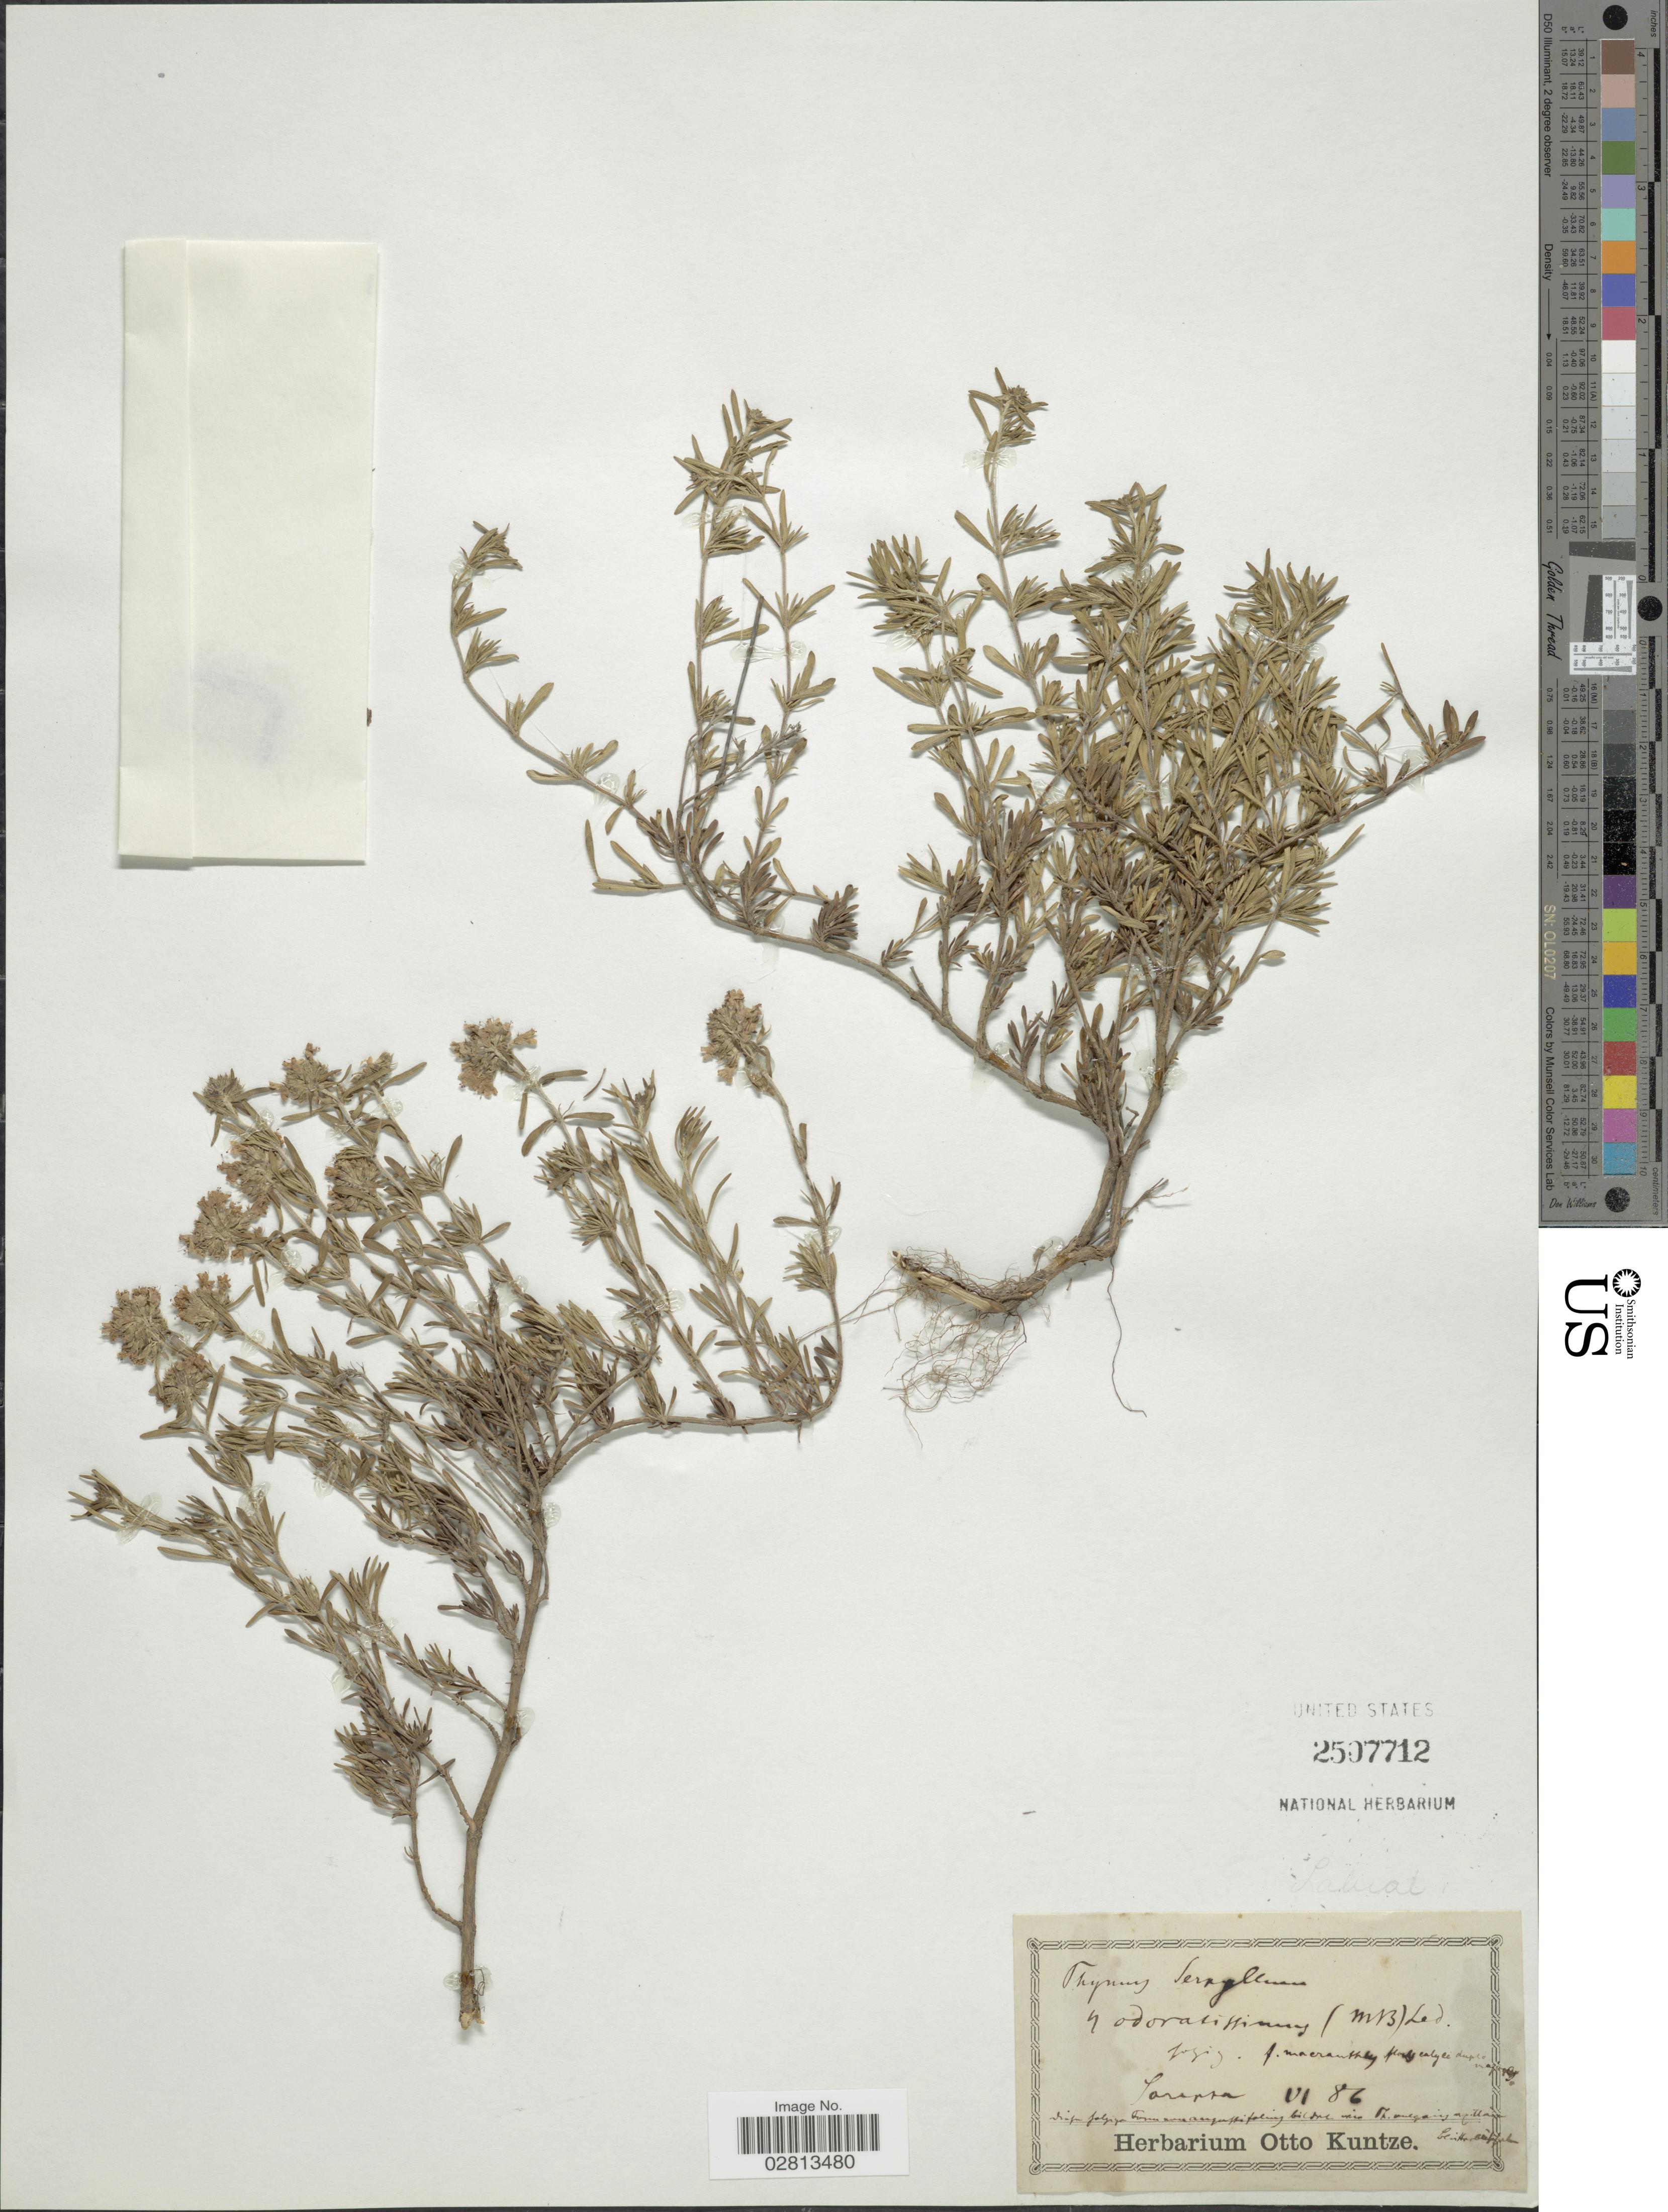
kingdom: Plantae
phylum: Tracheophyta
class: Magnoliopsida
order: Lamiales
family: Lamiaceae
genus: Thymus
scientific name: Thymus serpyllum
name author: L.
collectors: ex herb. Otto Kuntze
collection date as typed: Transcribed d/m/y: /6/86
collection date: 1886-06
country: Russian Federation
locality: Sarepta.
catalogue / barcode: US 2507712